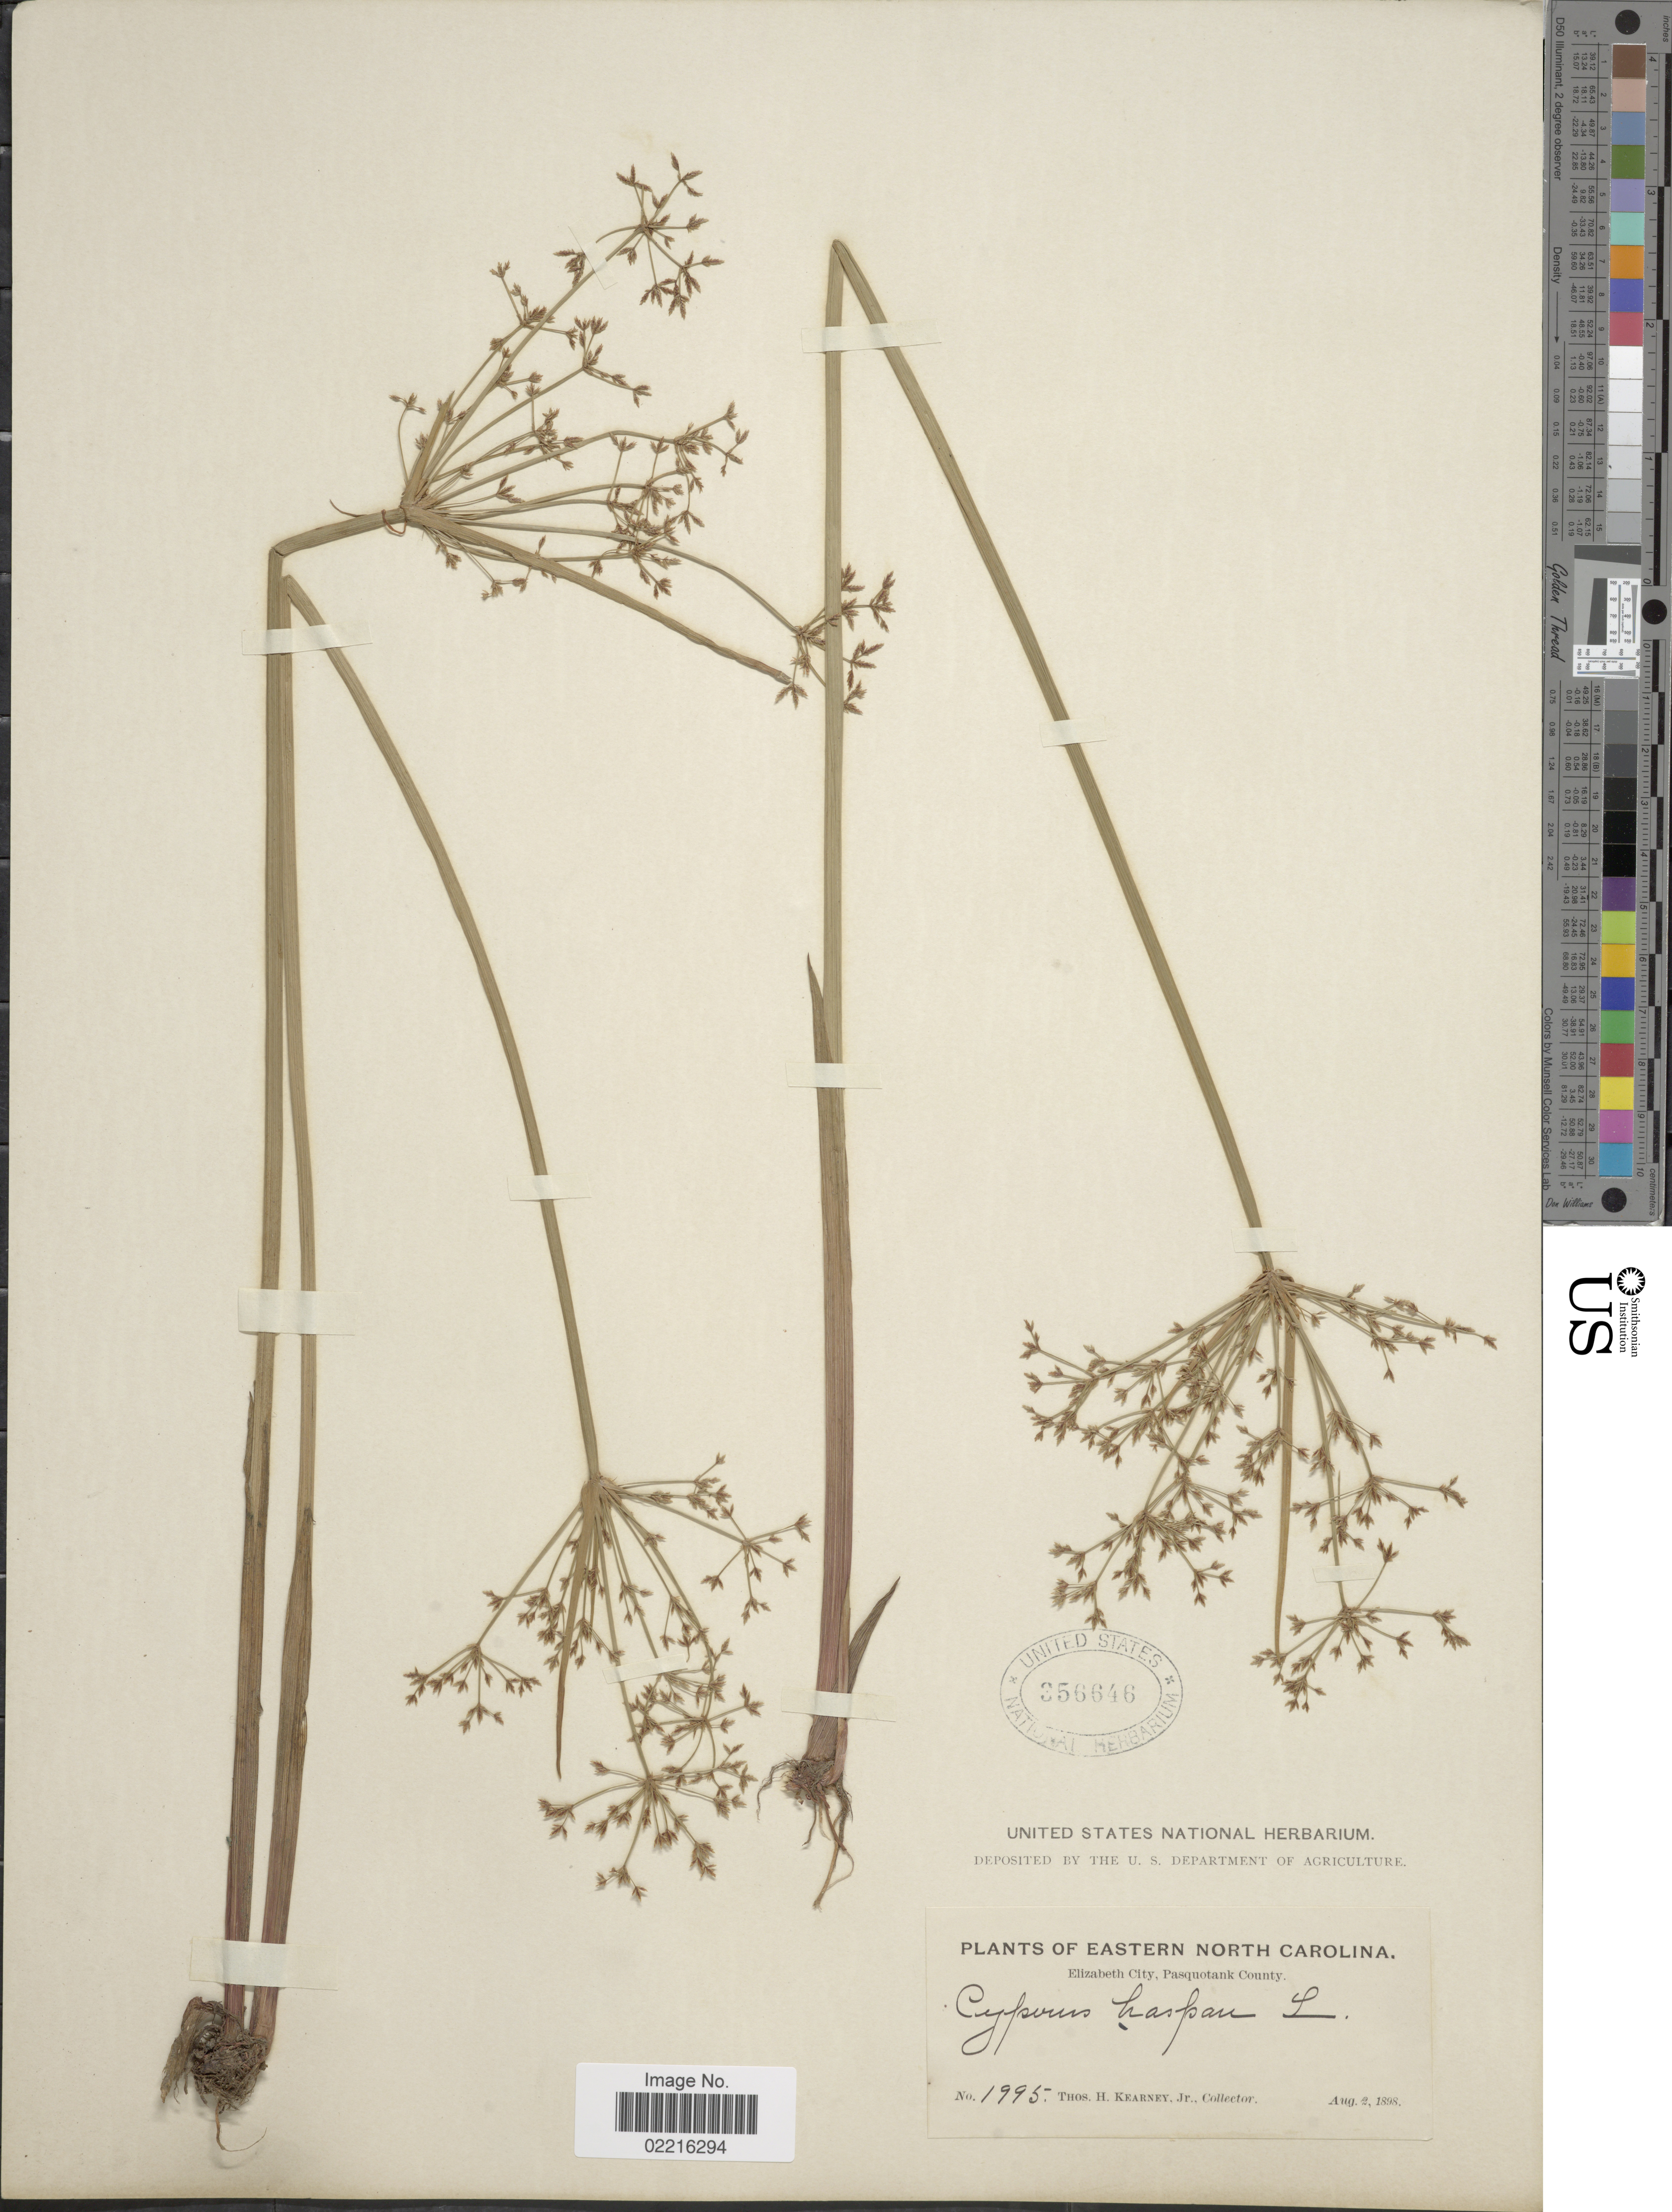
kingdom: Plantae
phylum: Tracheophyta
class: Liliopsida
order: Poales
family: Cyperaceae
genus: Cyperus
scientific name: Cyperus haspan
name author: L.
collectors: T. H. Kearney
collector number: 1995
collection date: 1898-08-02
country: United States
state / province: North Carolina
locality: Eastern North Carolina, Elizabeth City, Pasquotank County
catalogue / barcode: US 356646